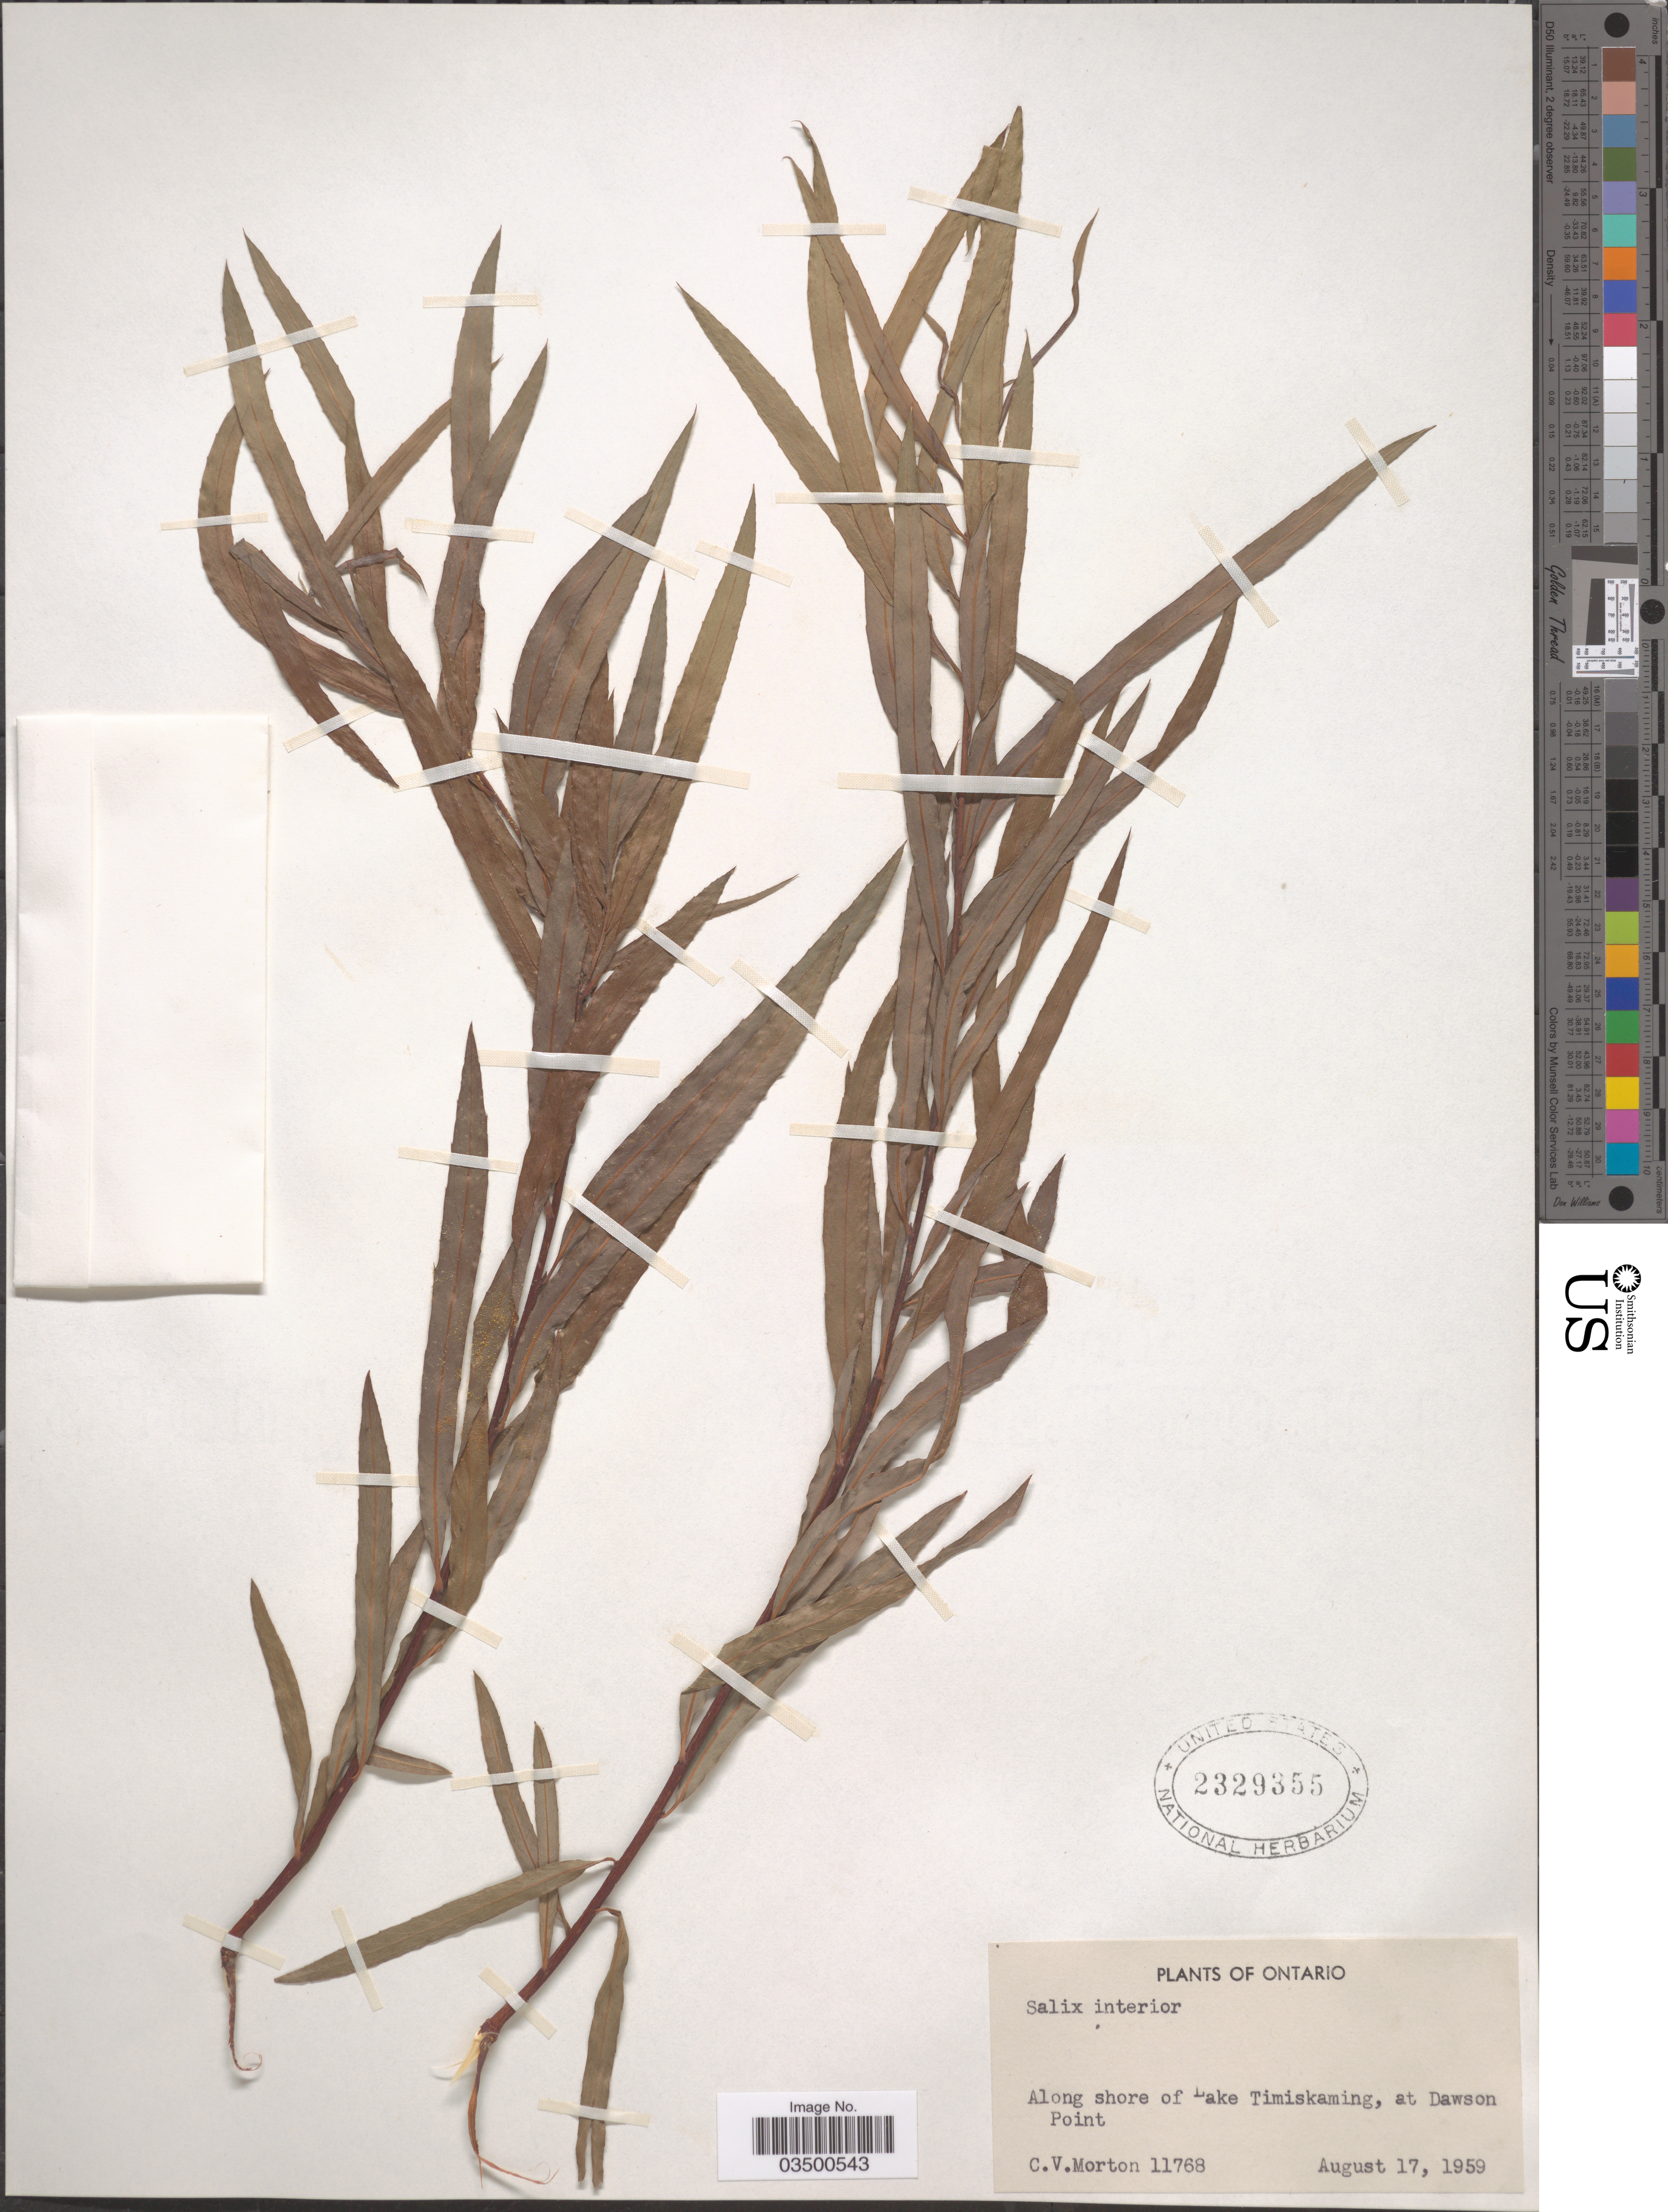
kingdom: Plantae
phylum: Tracheophyta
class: Magnoliopsida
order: Malpighiales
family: Salicaceae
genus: Salix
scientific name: Salix interior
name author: Rowlee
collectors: C. V. Morton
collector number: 11768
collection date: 1959-08-17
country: Canada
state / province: Ontario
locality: Along shore of Lake Timiskaming, at Dawson Point.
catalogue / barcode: US 2329355